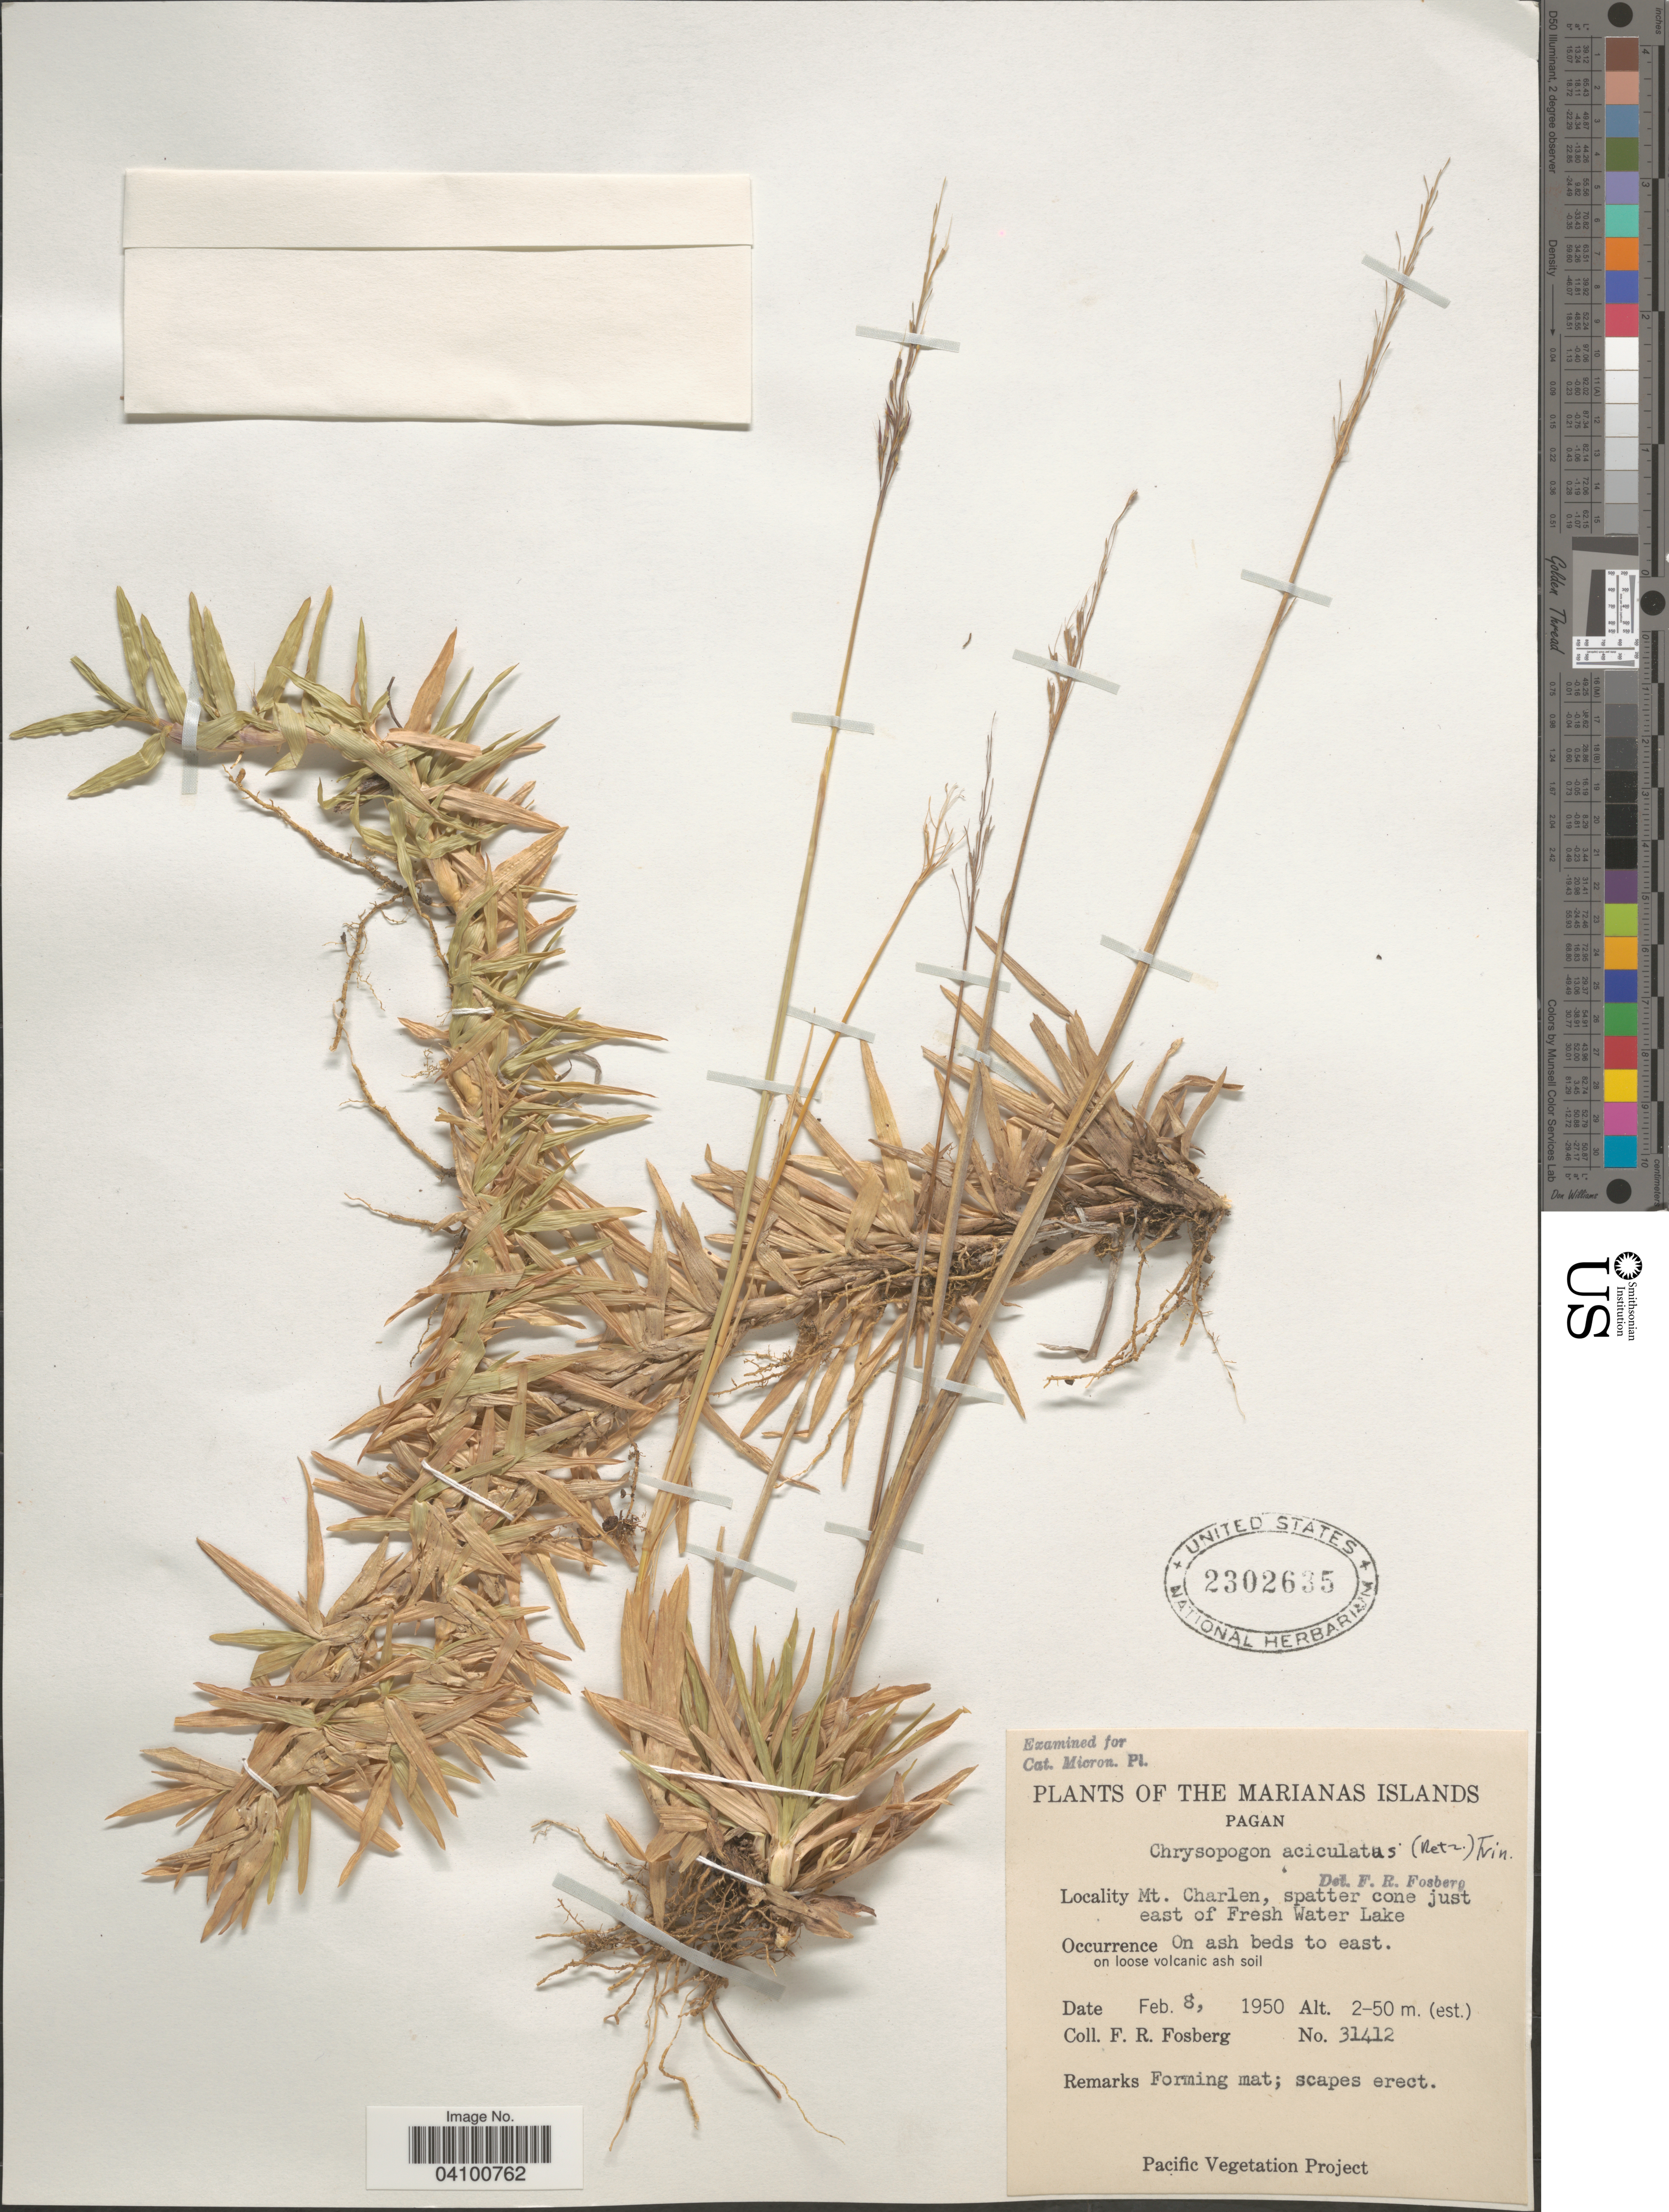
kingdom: Plantae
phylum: Tracheophyta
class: Liliopsida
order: Poales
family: Poaceae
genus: Chrysopogon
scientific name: Chrysopogon aciculatus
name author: (Retz.) Trin.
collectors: F. R. Fosberg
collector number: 31412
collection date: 1950-02-08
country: Northern Mariana Islands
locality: Marianas Islands. Pagan. Mt. Charlen, spatter cone just east of Fresh Water Lake.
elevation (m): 2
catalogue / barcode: US 2302635